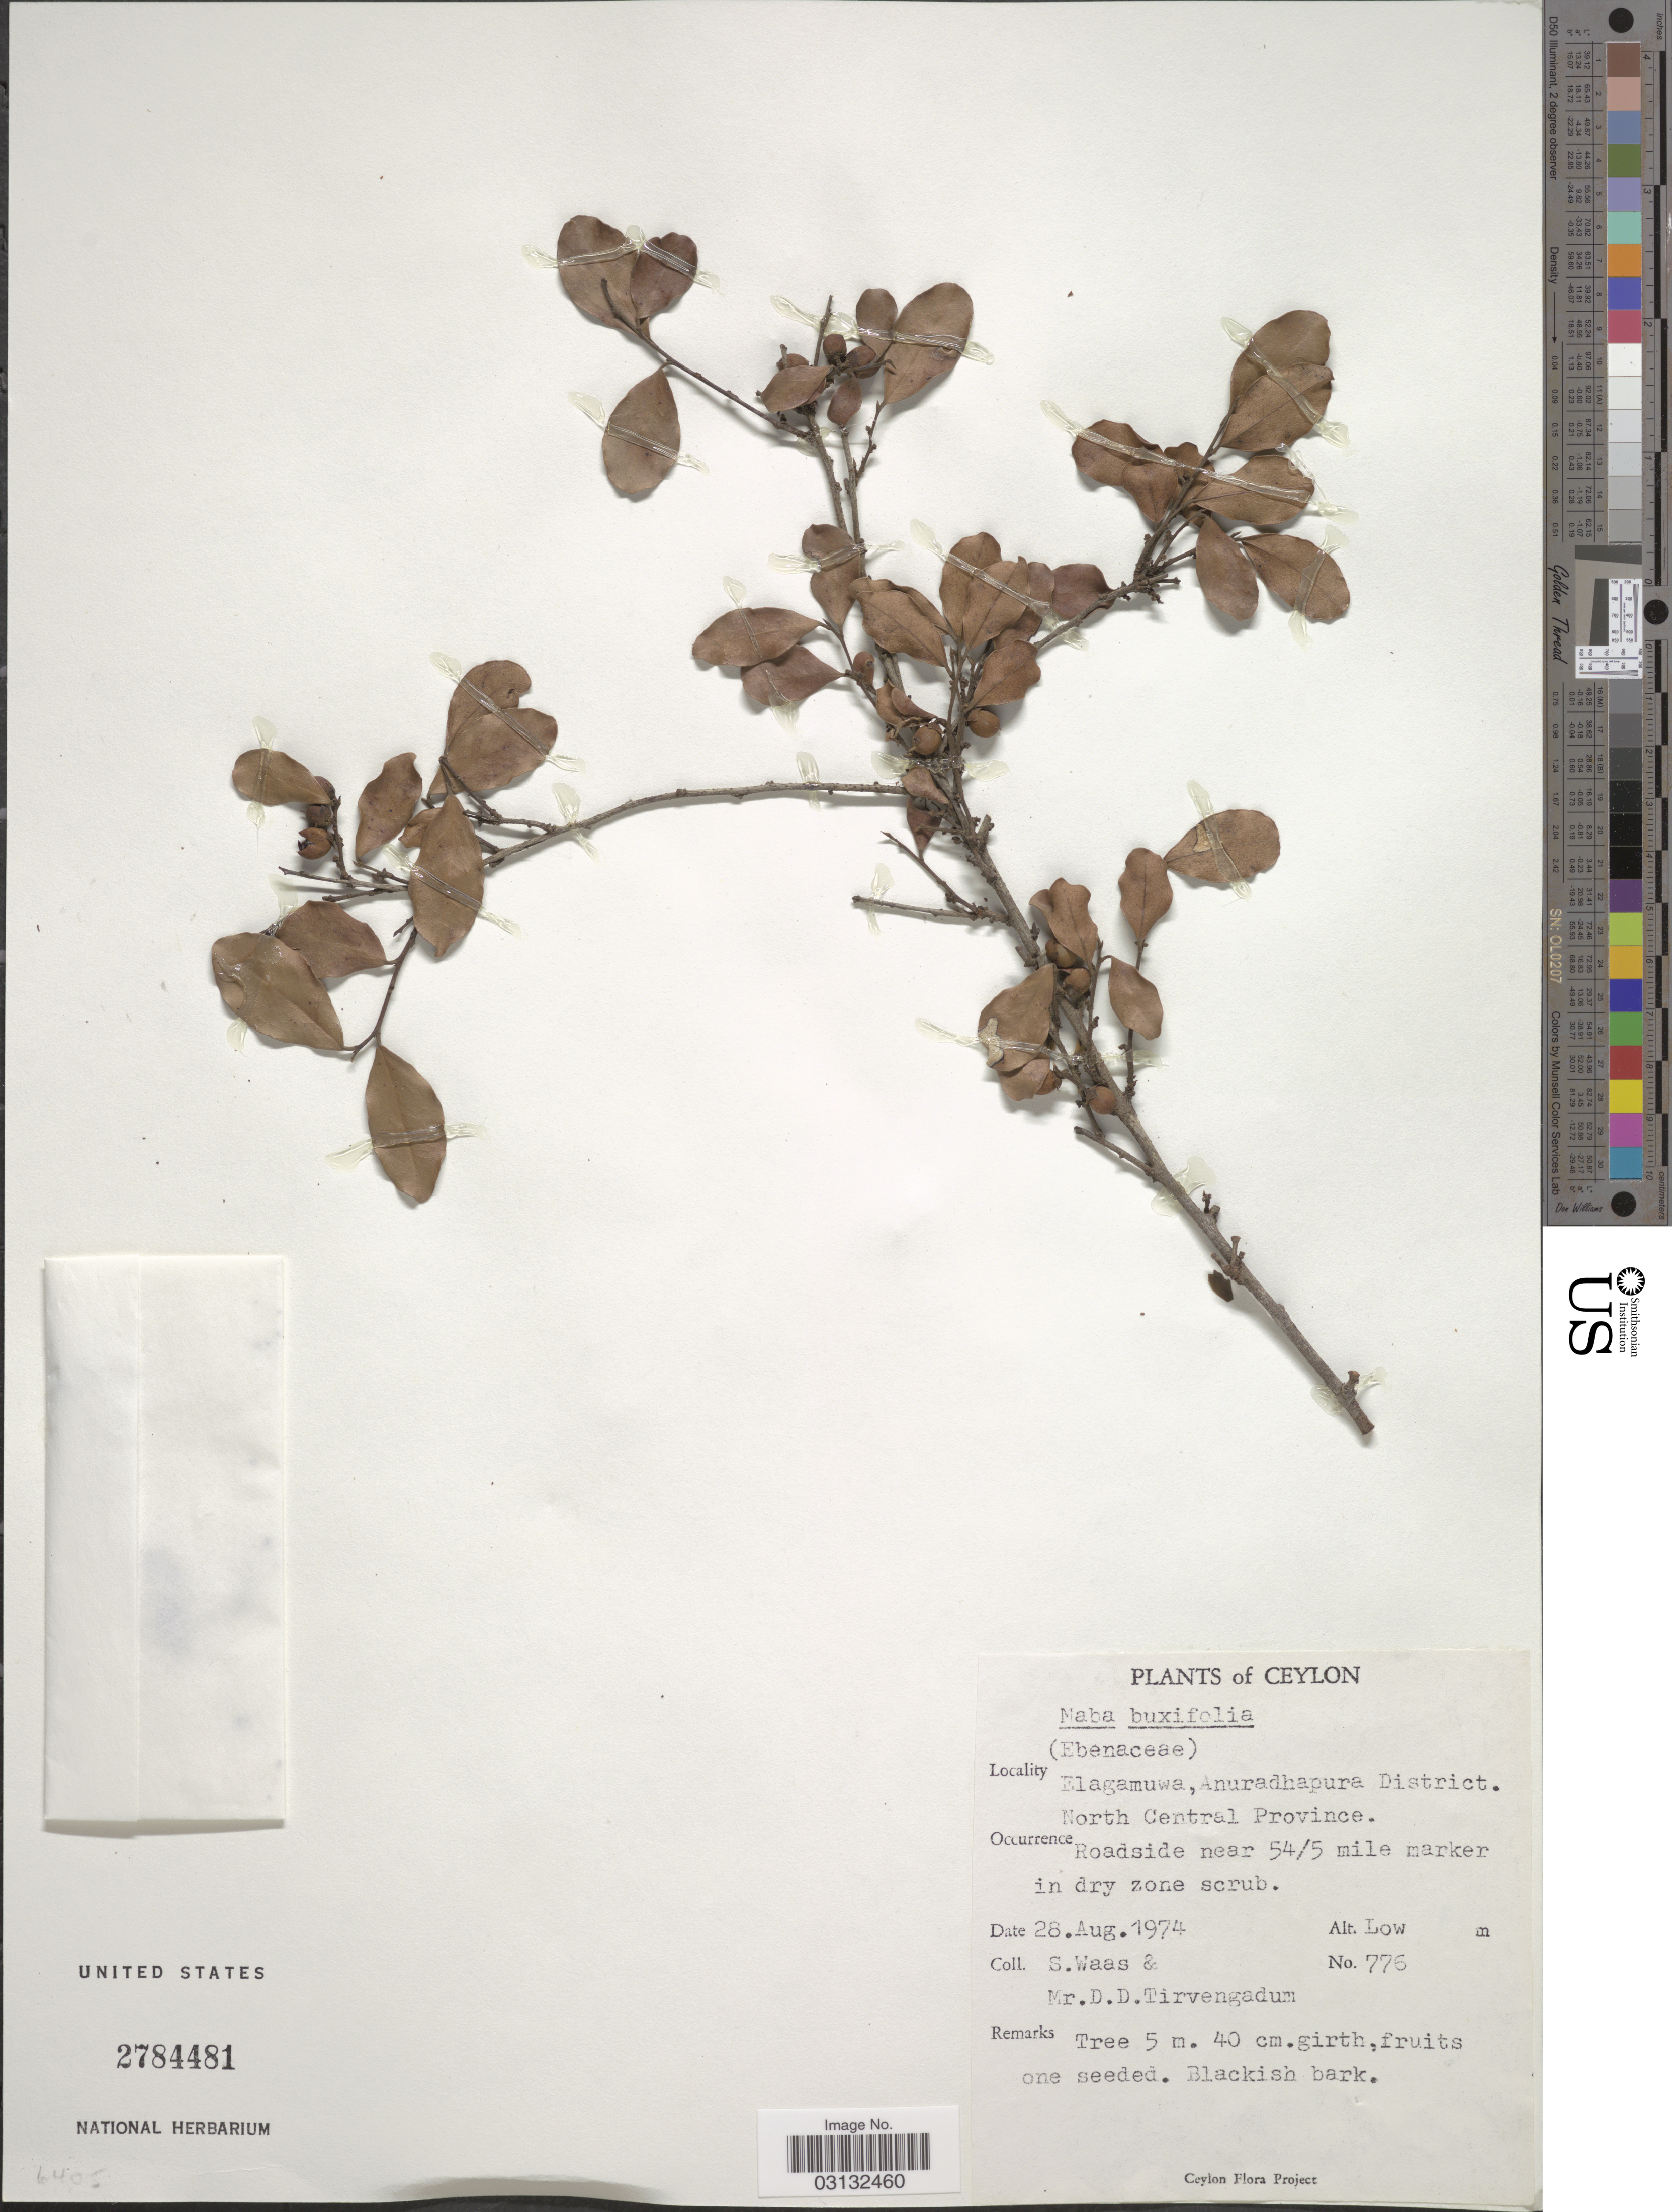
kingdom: Plantae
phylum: Tracheophyta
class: Magnoliopsida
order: Ericales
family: Ebenaceae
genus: Diospyros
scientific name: Diospyros vera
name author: A. Chev.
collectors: S. Waas & D. Tirvengadum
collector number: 776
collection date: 1974-08-28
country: Sri Lanka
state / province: North Central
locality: Ceylon. Elagamuwa, Anuradhapura District. Roadside near 54/5 mile marker.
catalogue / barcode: US 2784481